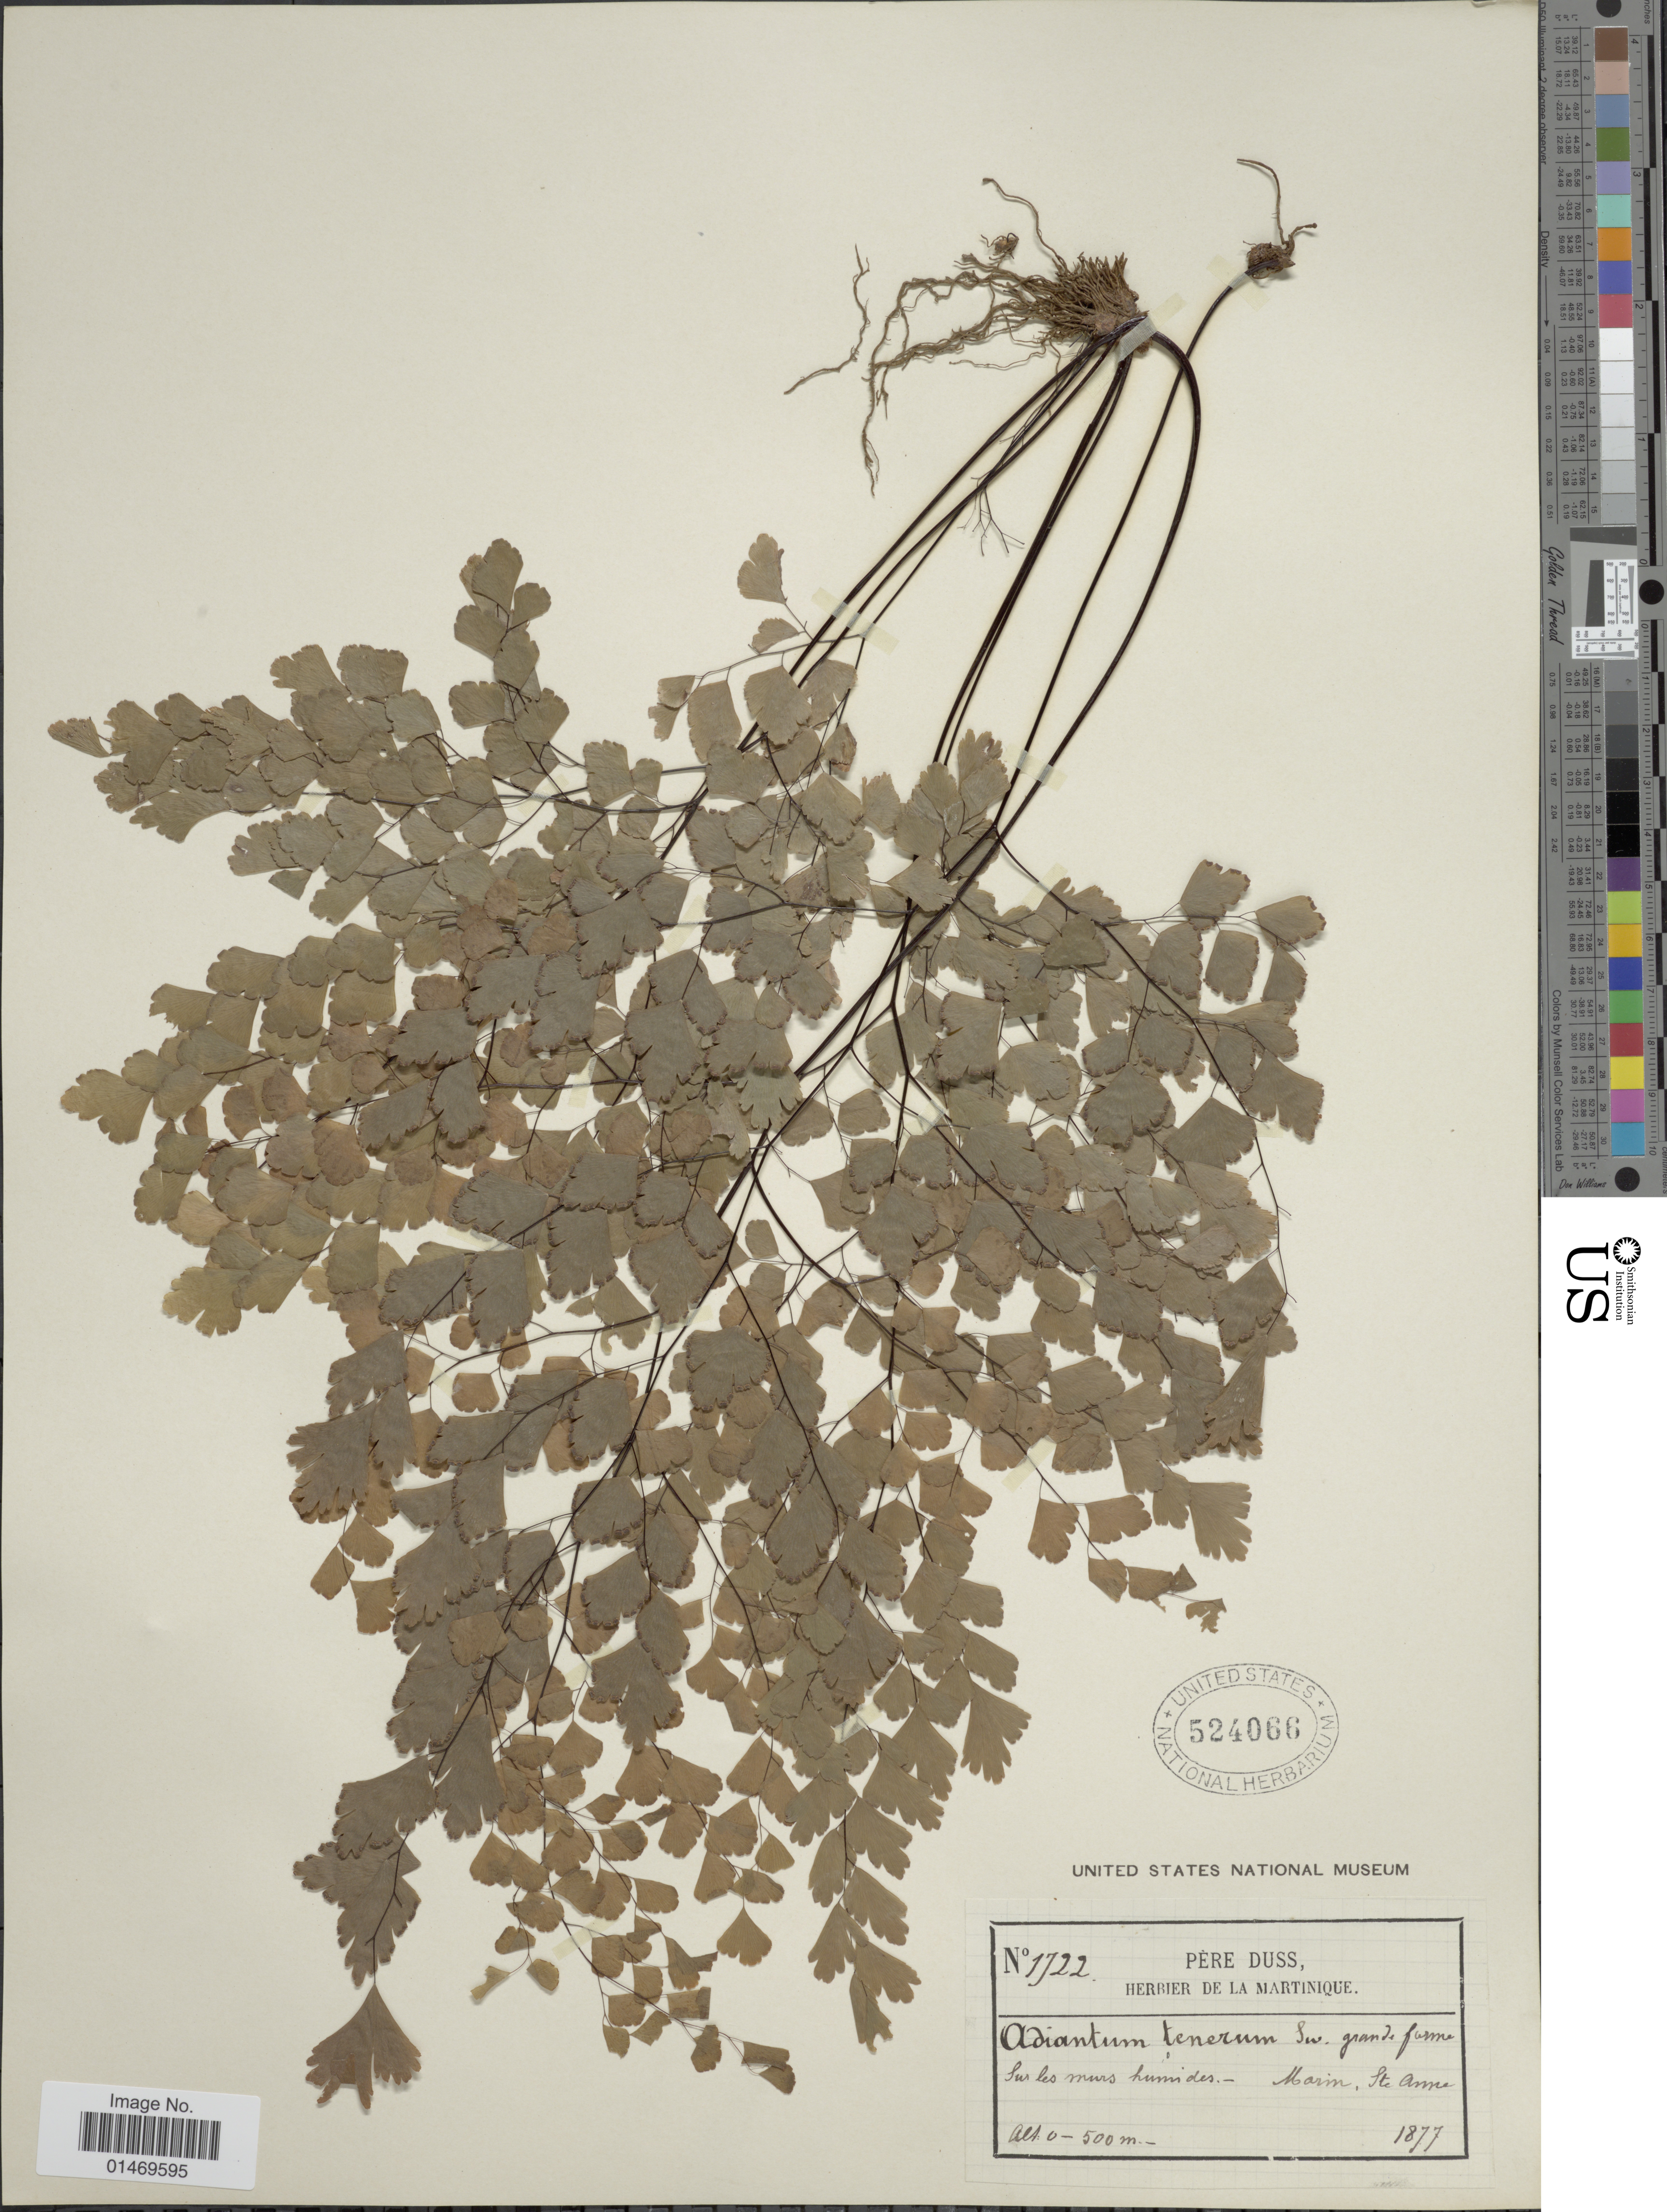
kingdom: Plantae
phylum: Tracheophyta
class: Polypodiopsida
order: Polypodiales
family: Pteridaceae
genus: Adiantum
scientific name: Adiantum tenerum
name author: Sw.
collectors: Père Duss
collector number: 1722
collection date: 1877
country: Martinique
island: Martinique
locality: Sur les murs humides, Marin. Ste. Anne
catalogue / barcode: US 524066